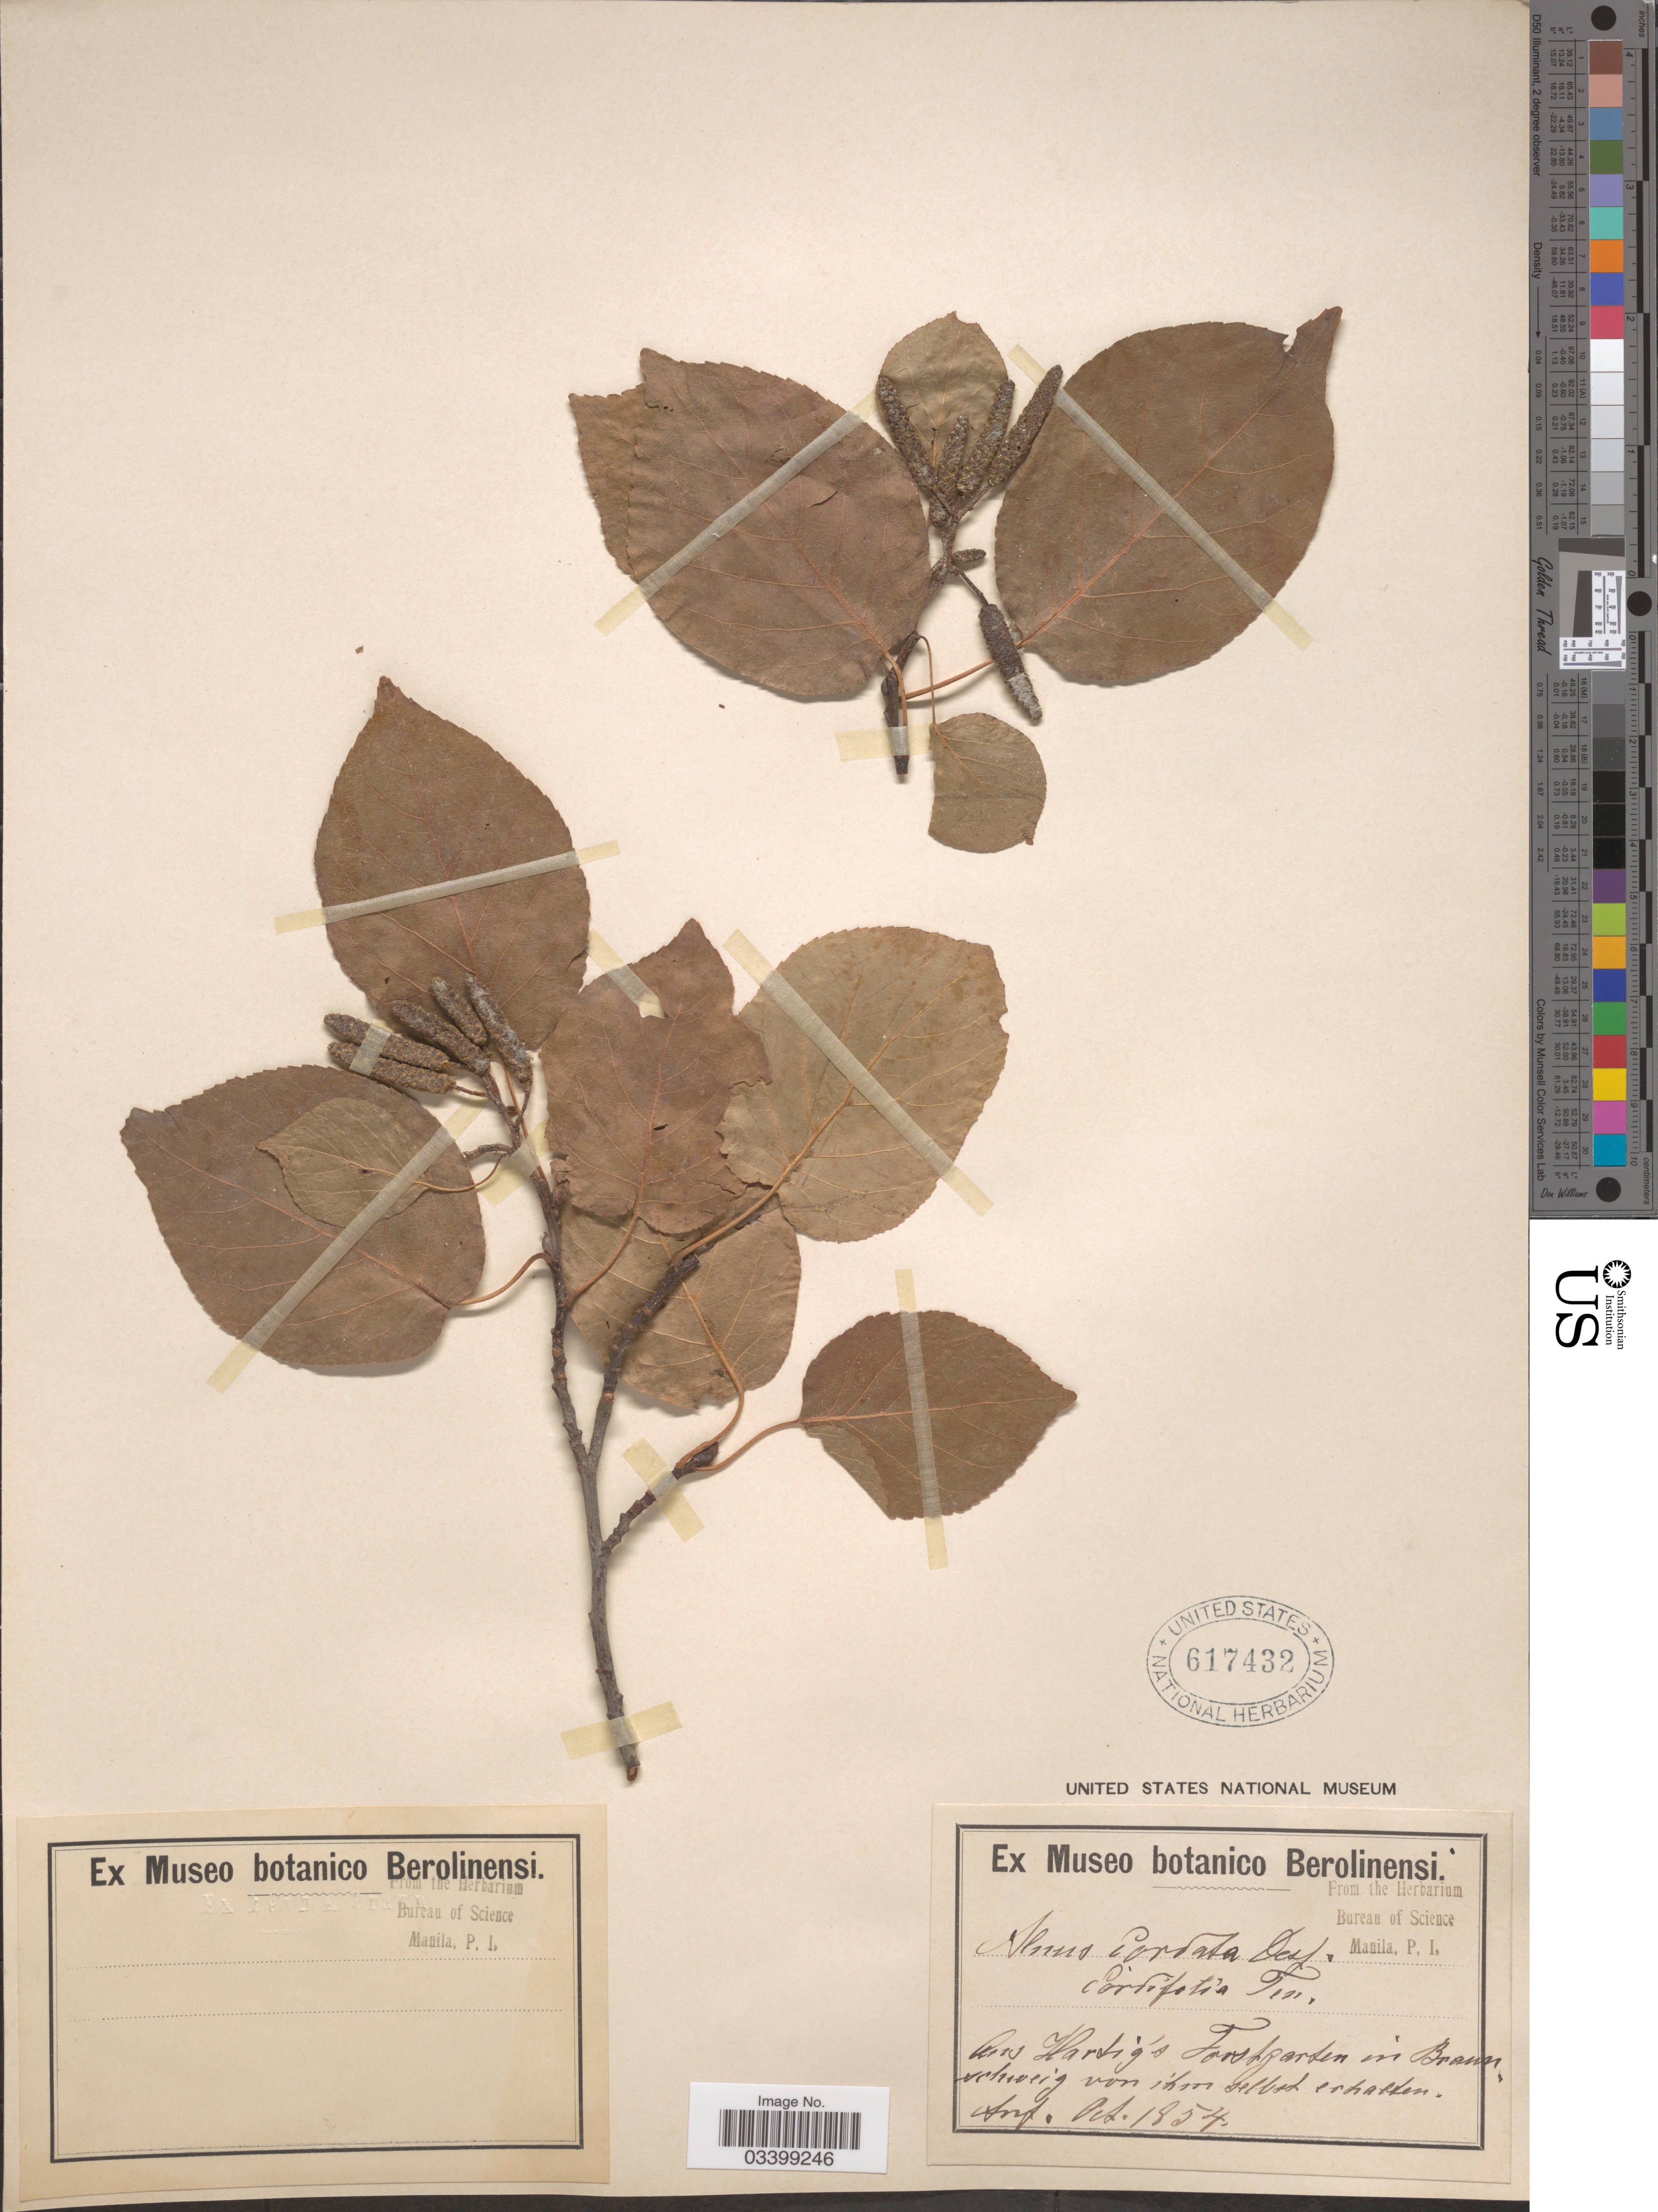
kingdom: Plantae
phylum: Tracheophyta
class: Magnoliopsida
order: Fagales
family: Betulaceae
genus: Alnus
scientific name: Alnus cordata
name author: (Loisel.) Duby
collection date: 1854-10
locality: [illegible text] Hartig's Forstgarten in Branor[interpreted].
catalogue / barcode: US 617432